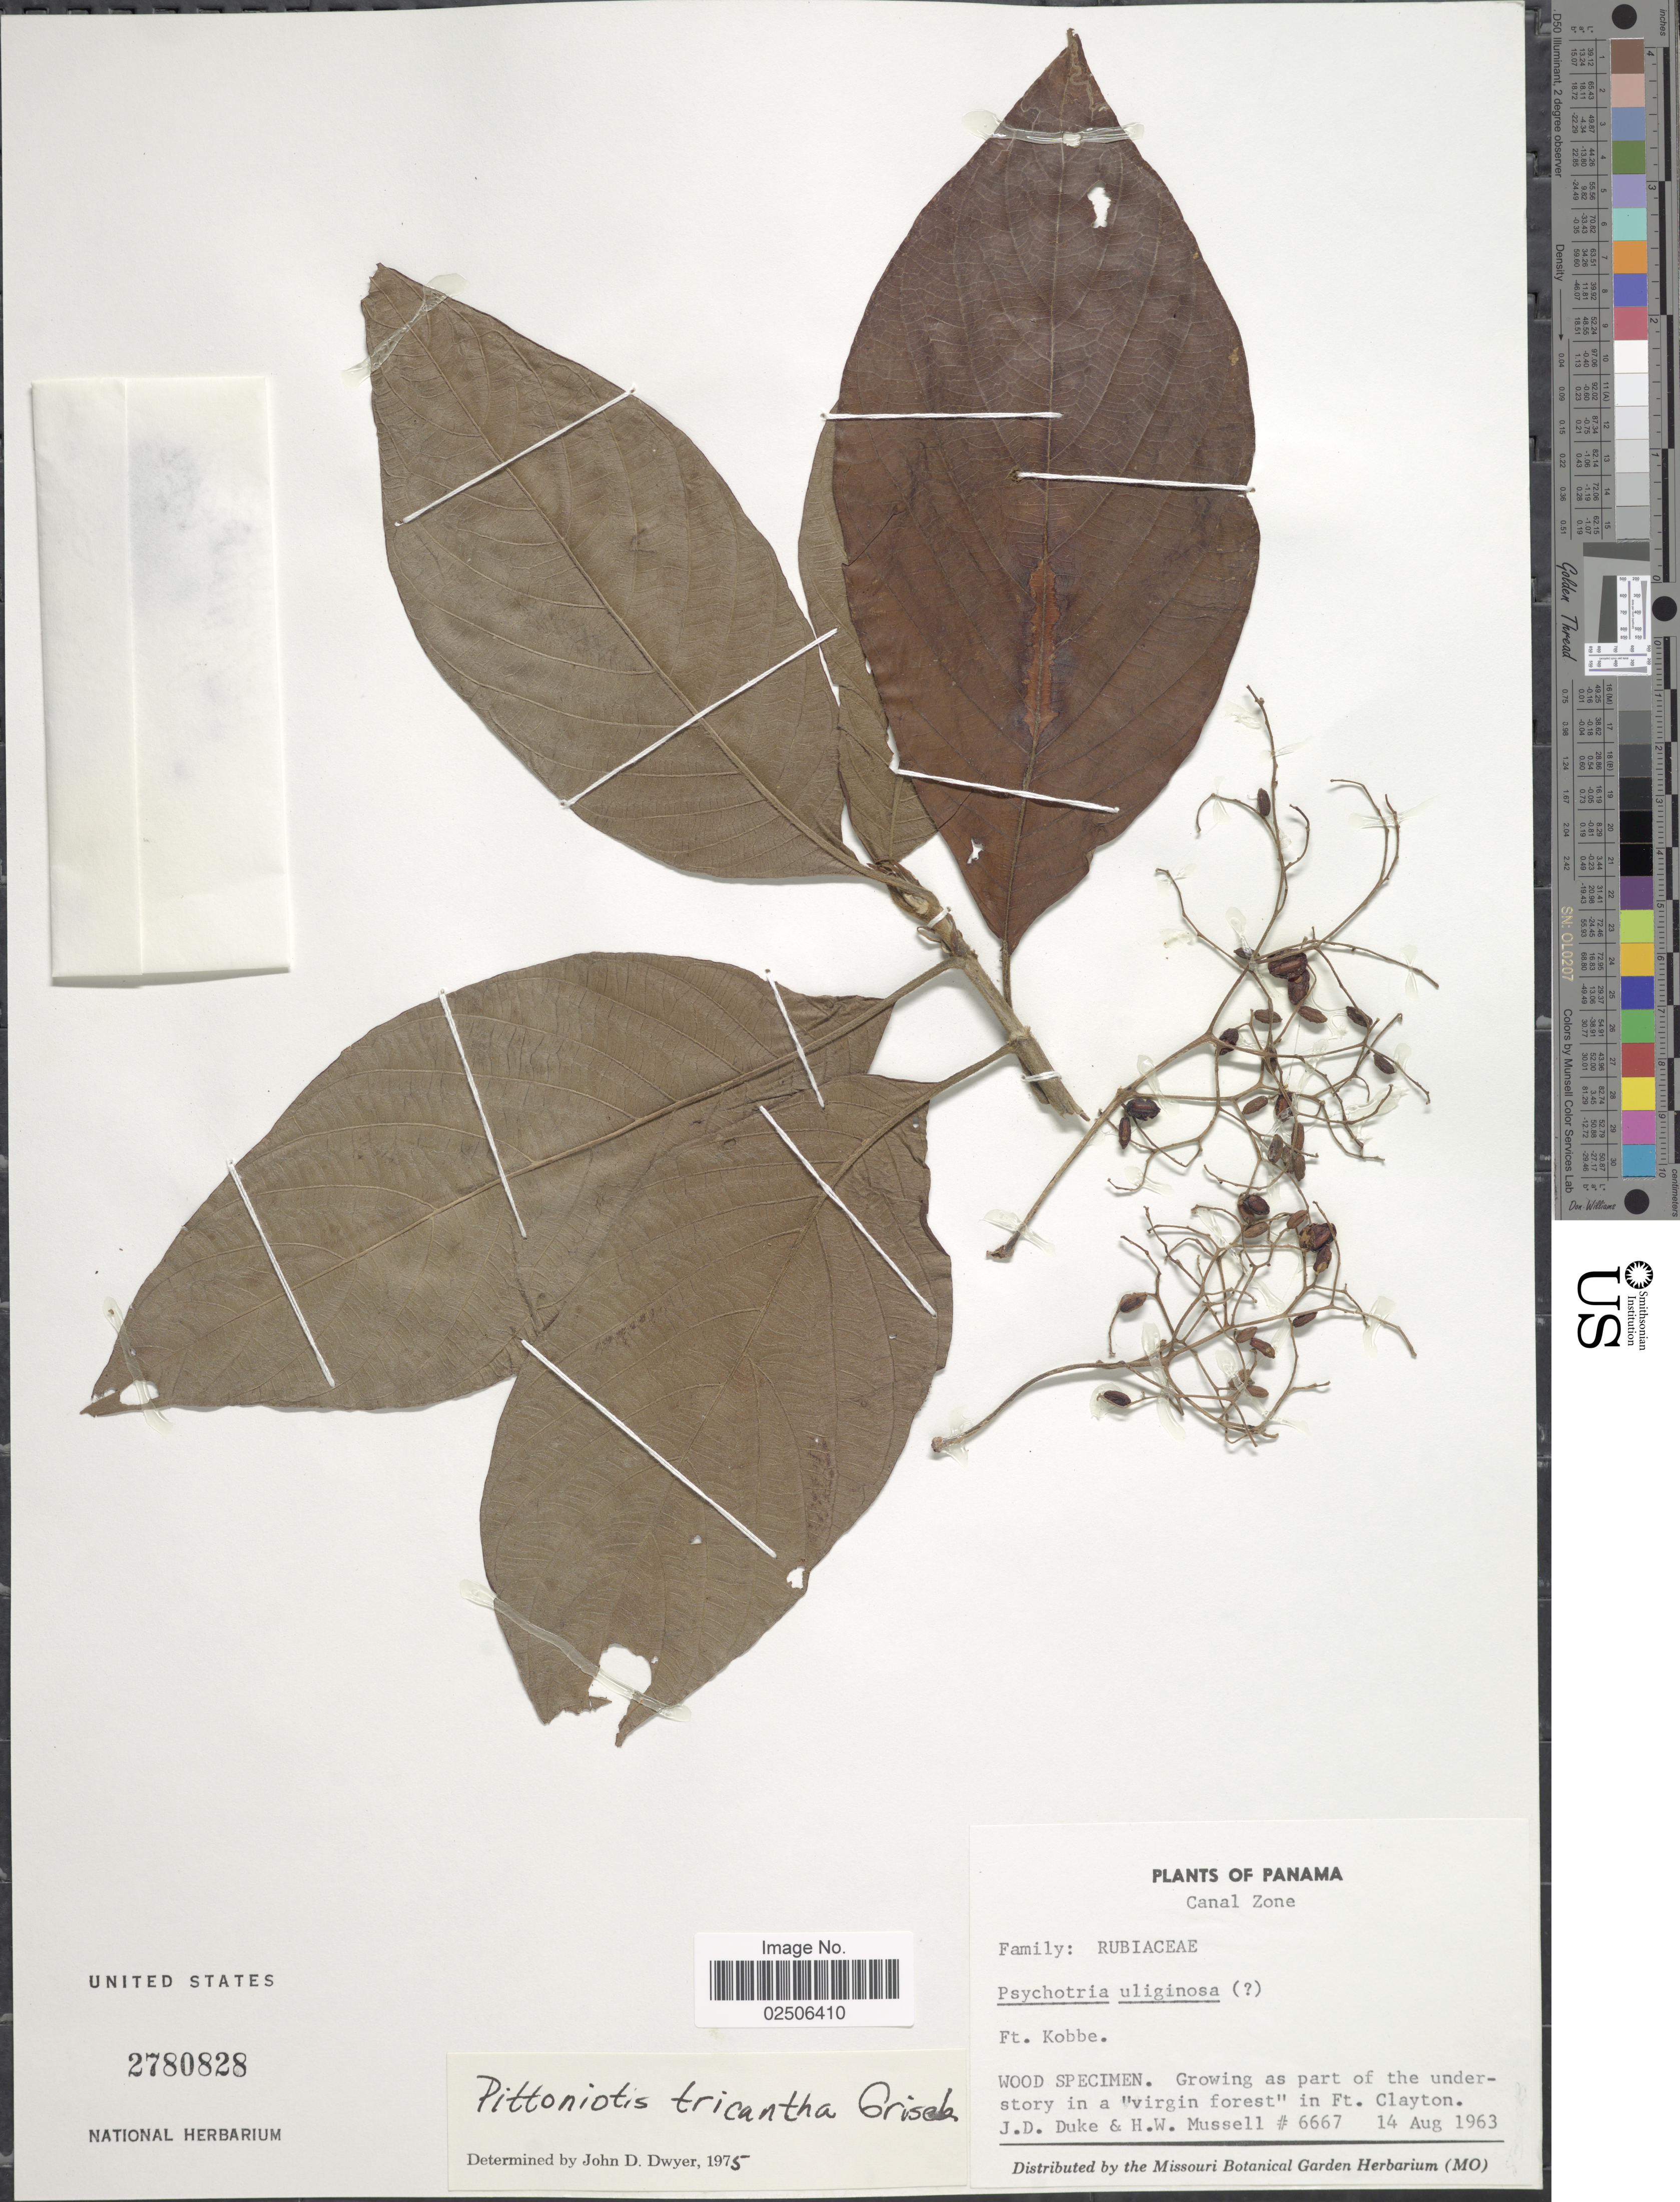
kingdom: Plantae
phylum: Tracheophyta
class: Magnoliopsida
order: Gentianales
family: Rubiaceae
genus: Pittoniotis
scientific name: Pittoniotis trichantha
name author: Griseb.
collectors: J. A. Duke & H. Mussell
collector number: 6667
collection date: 1963-08-14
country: Panama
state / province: Colón / Panamá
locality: Canal Zone, Ft. Kobbe, in a "virgin forest"in Ft. Clayton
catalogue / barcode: US 2780828